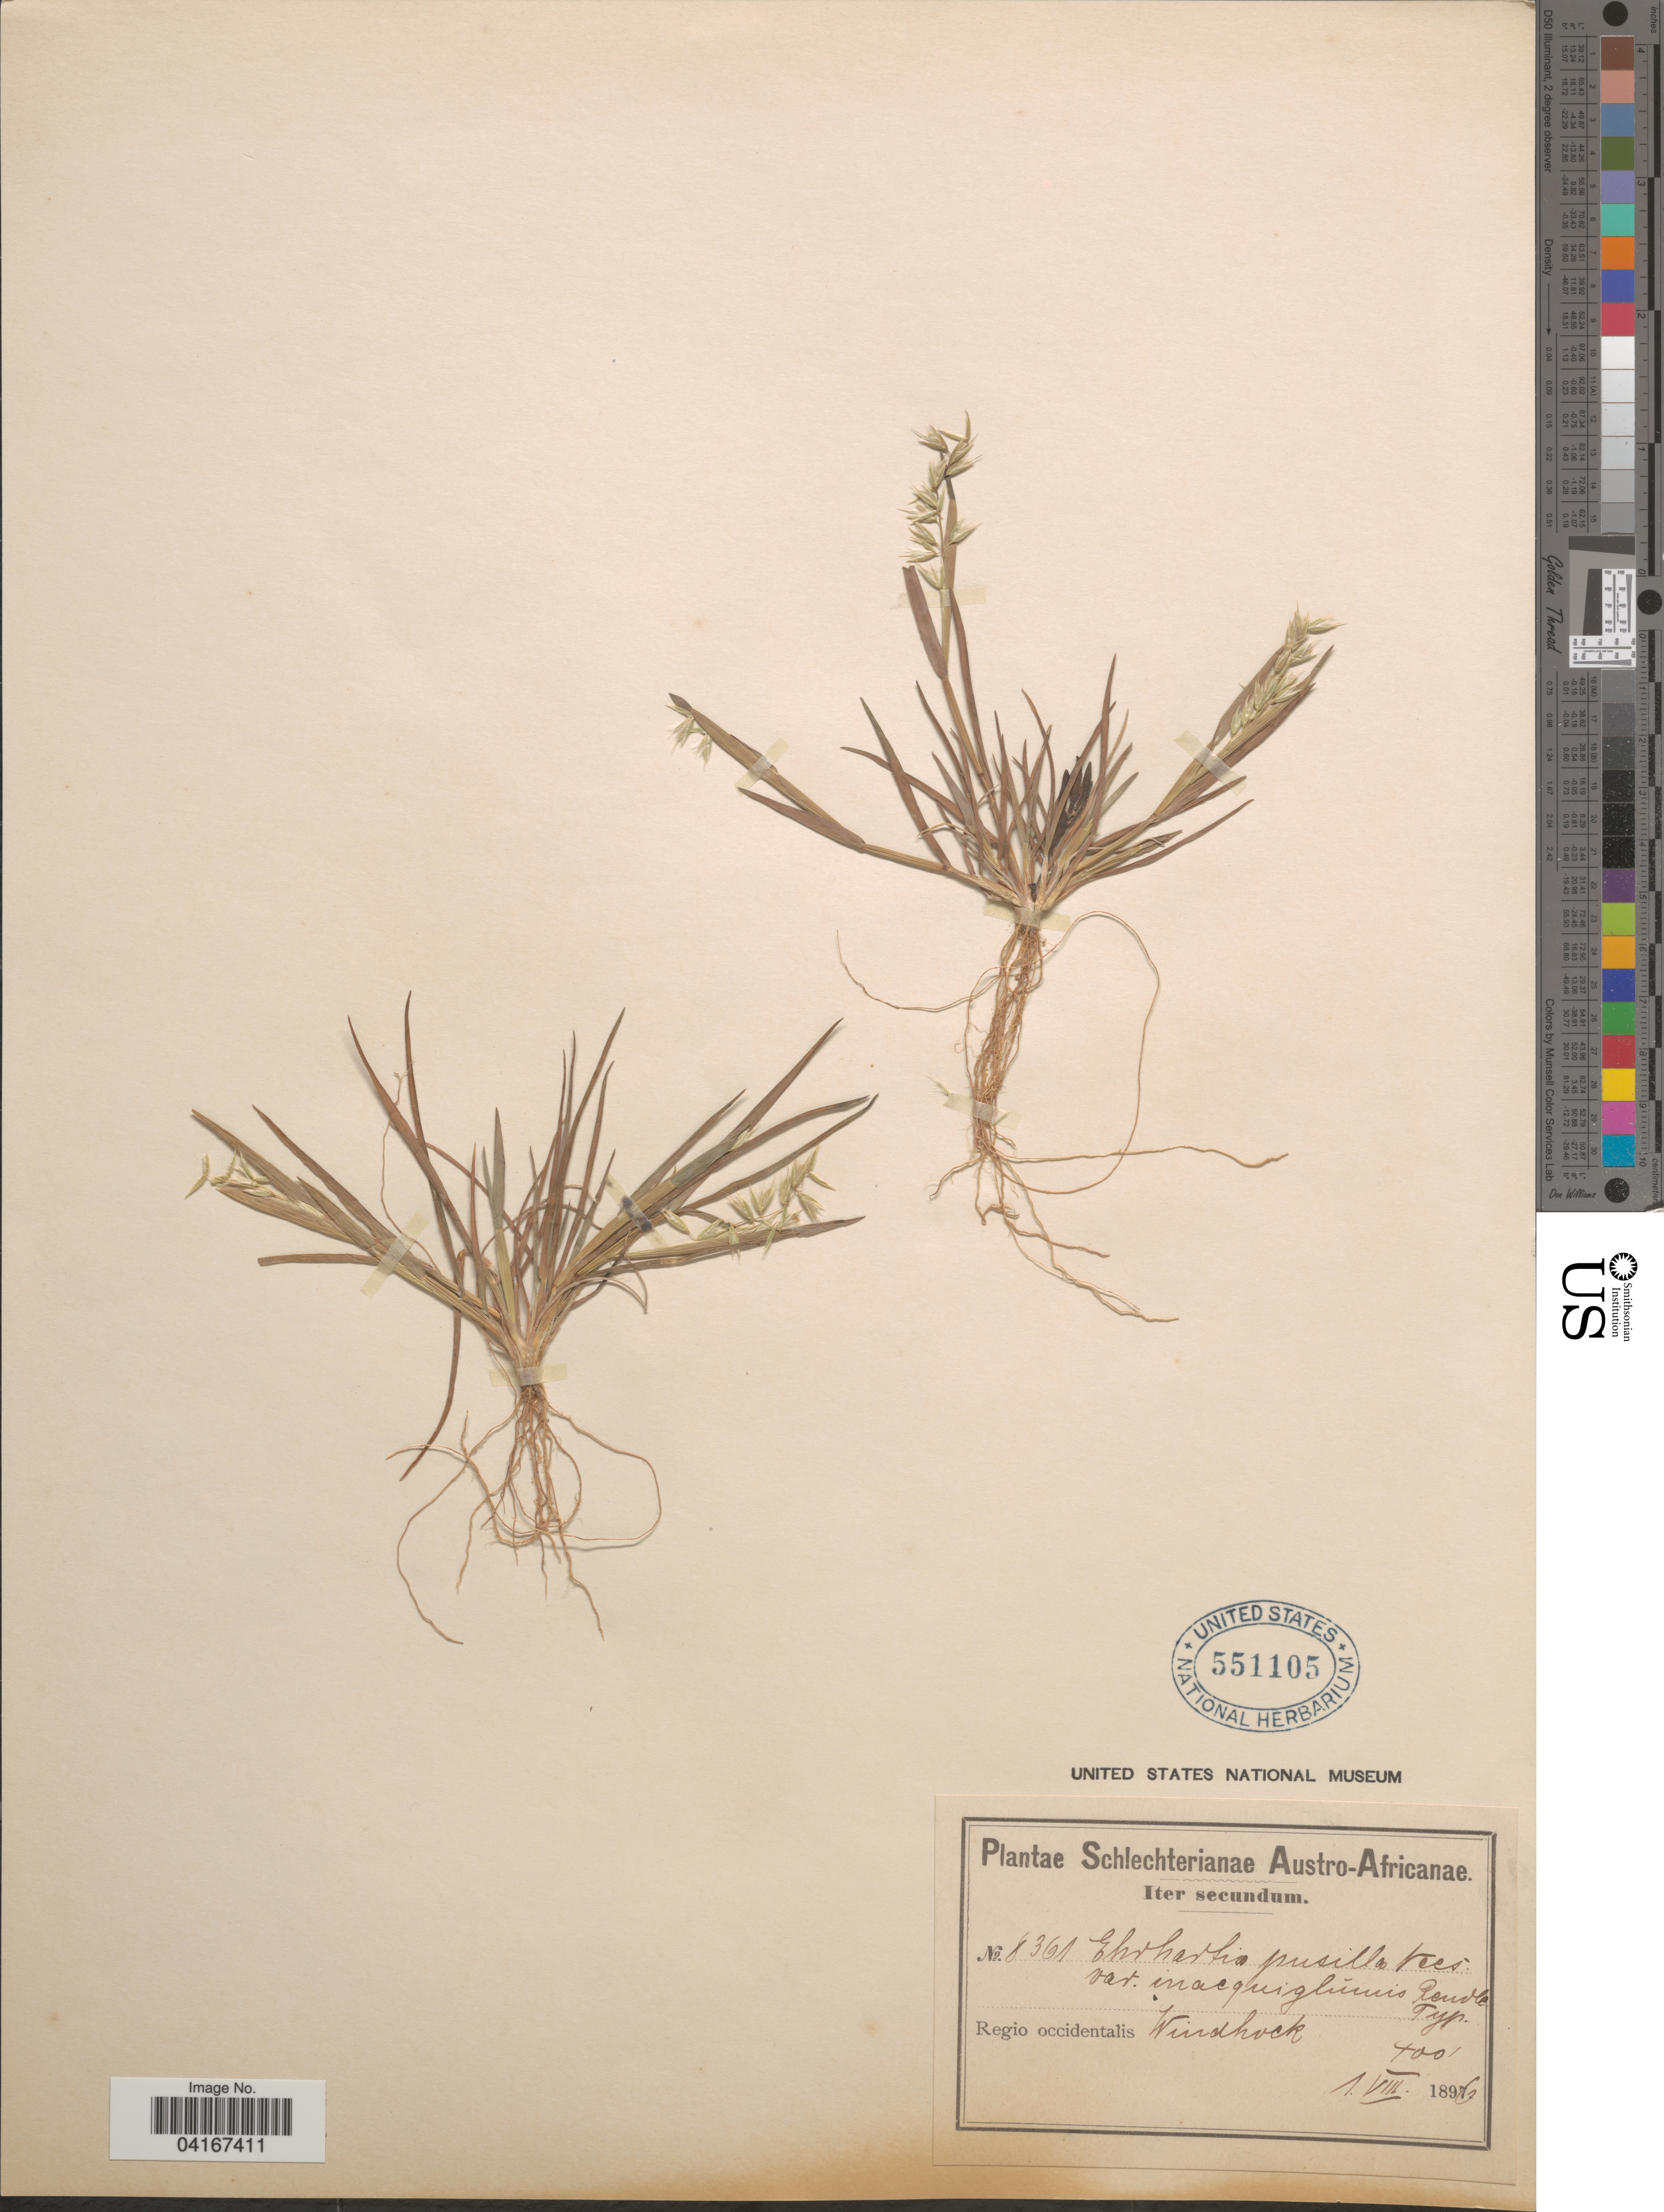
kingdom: Plantae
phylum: Tracheophyta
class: Liliopsida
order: Poales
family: Poaceae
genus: Ehrharta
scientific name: Ehrharta pusilla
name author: Nees ex Trin.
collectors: -. Schlecter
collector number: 1361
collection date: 1896-08-01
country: Namibia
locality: Austro-Africanae. Iter secundum. Regio occidentalis Windhoek.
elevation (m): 122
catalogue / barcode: US 551105